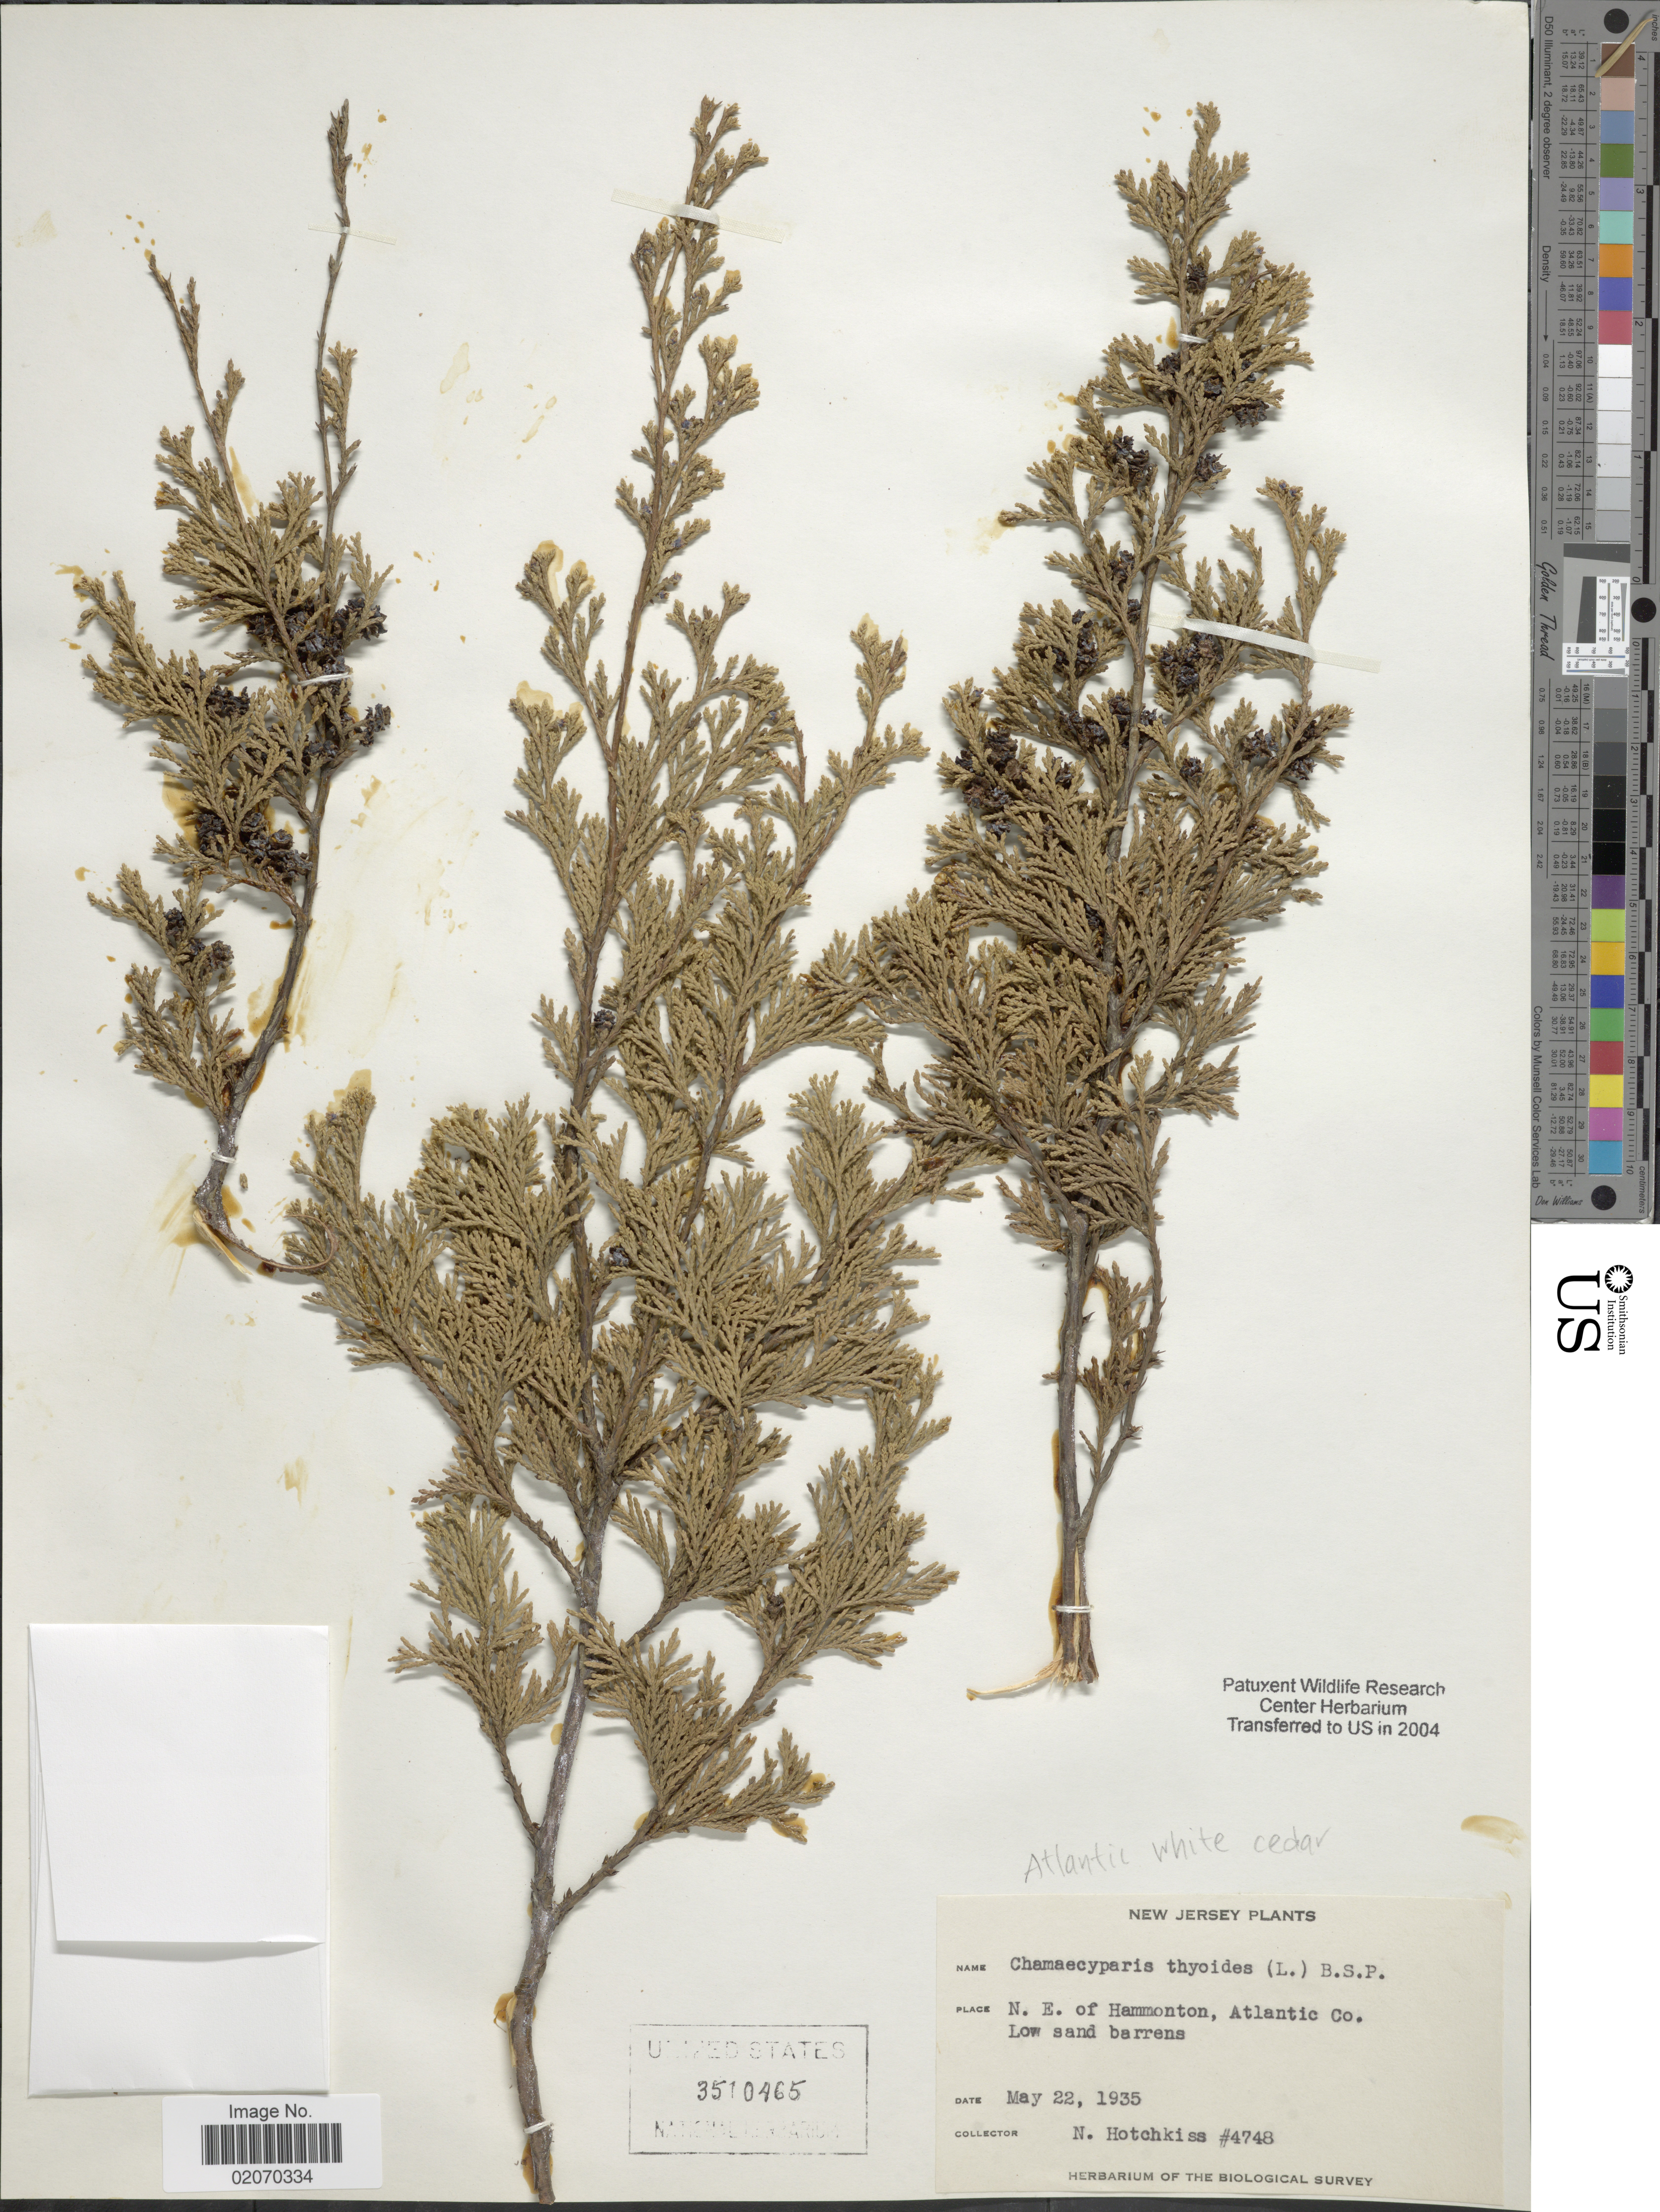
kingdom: Plantae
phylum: Tracheophyta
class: Pinopsida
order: Pinales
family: Cupressaceae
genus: Chamaecyparis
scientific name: Chamaecyparis thyoides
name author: (L.) Britton, Stearns & Poggenb.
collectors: N. Hotchkiss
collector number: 4748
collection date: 1935-05-22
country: United States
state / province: New Jersey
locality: N. E. of Hammonton, Atlantic Co.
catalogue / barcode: US 3510465